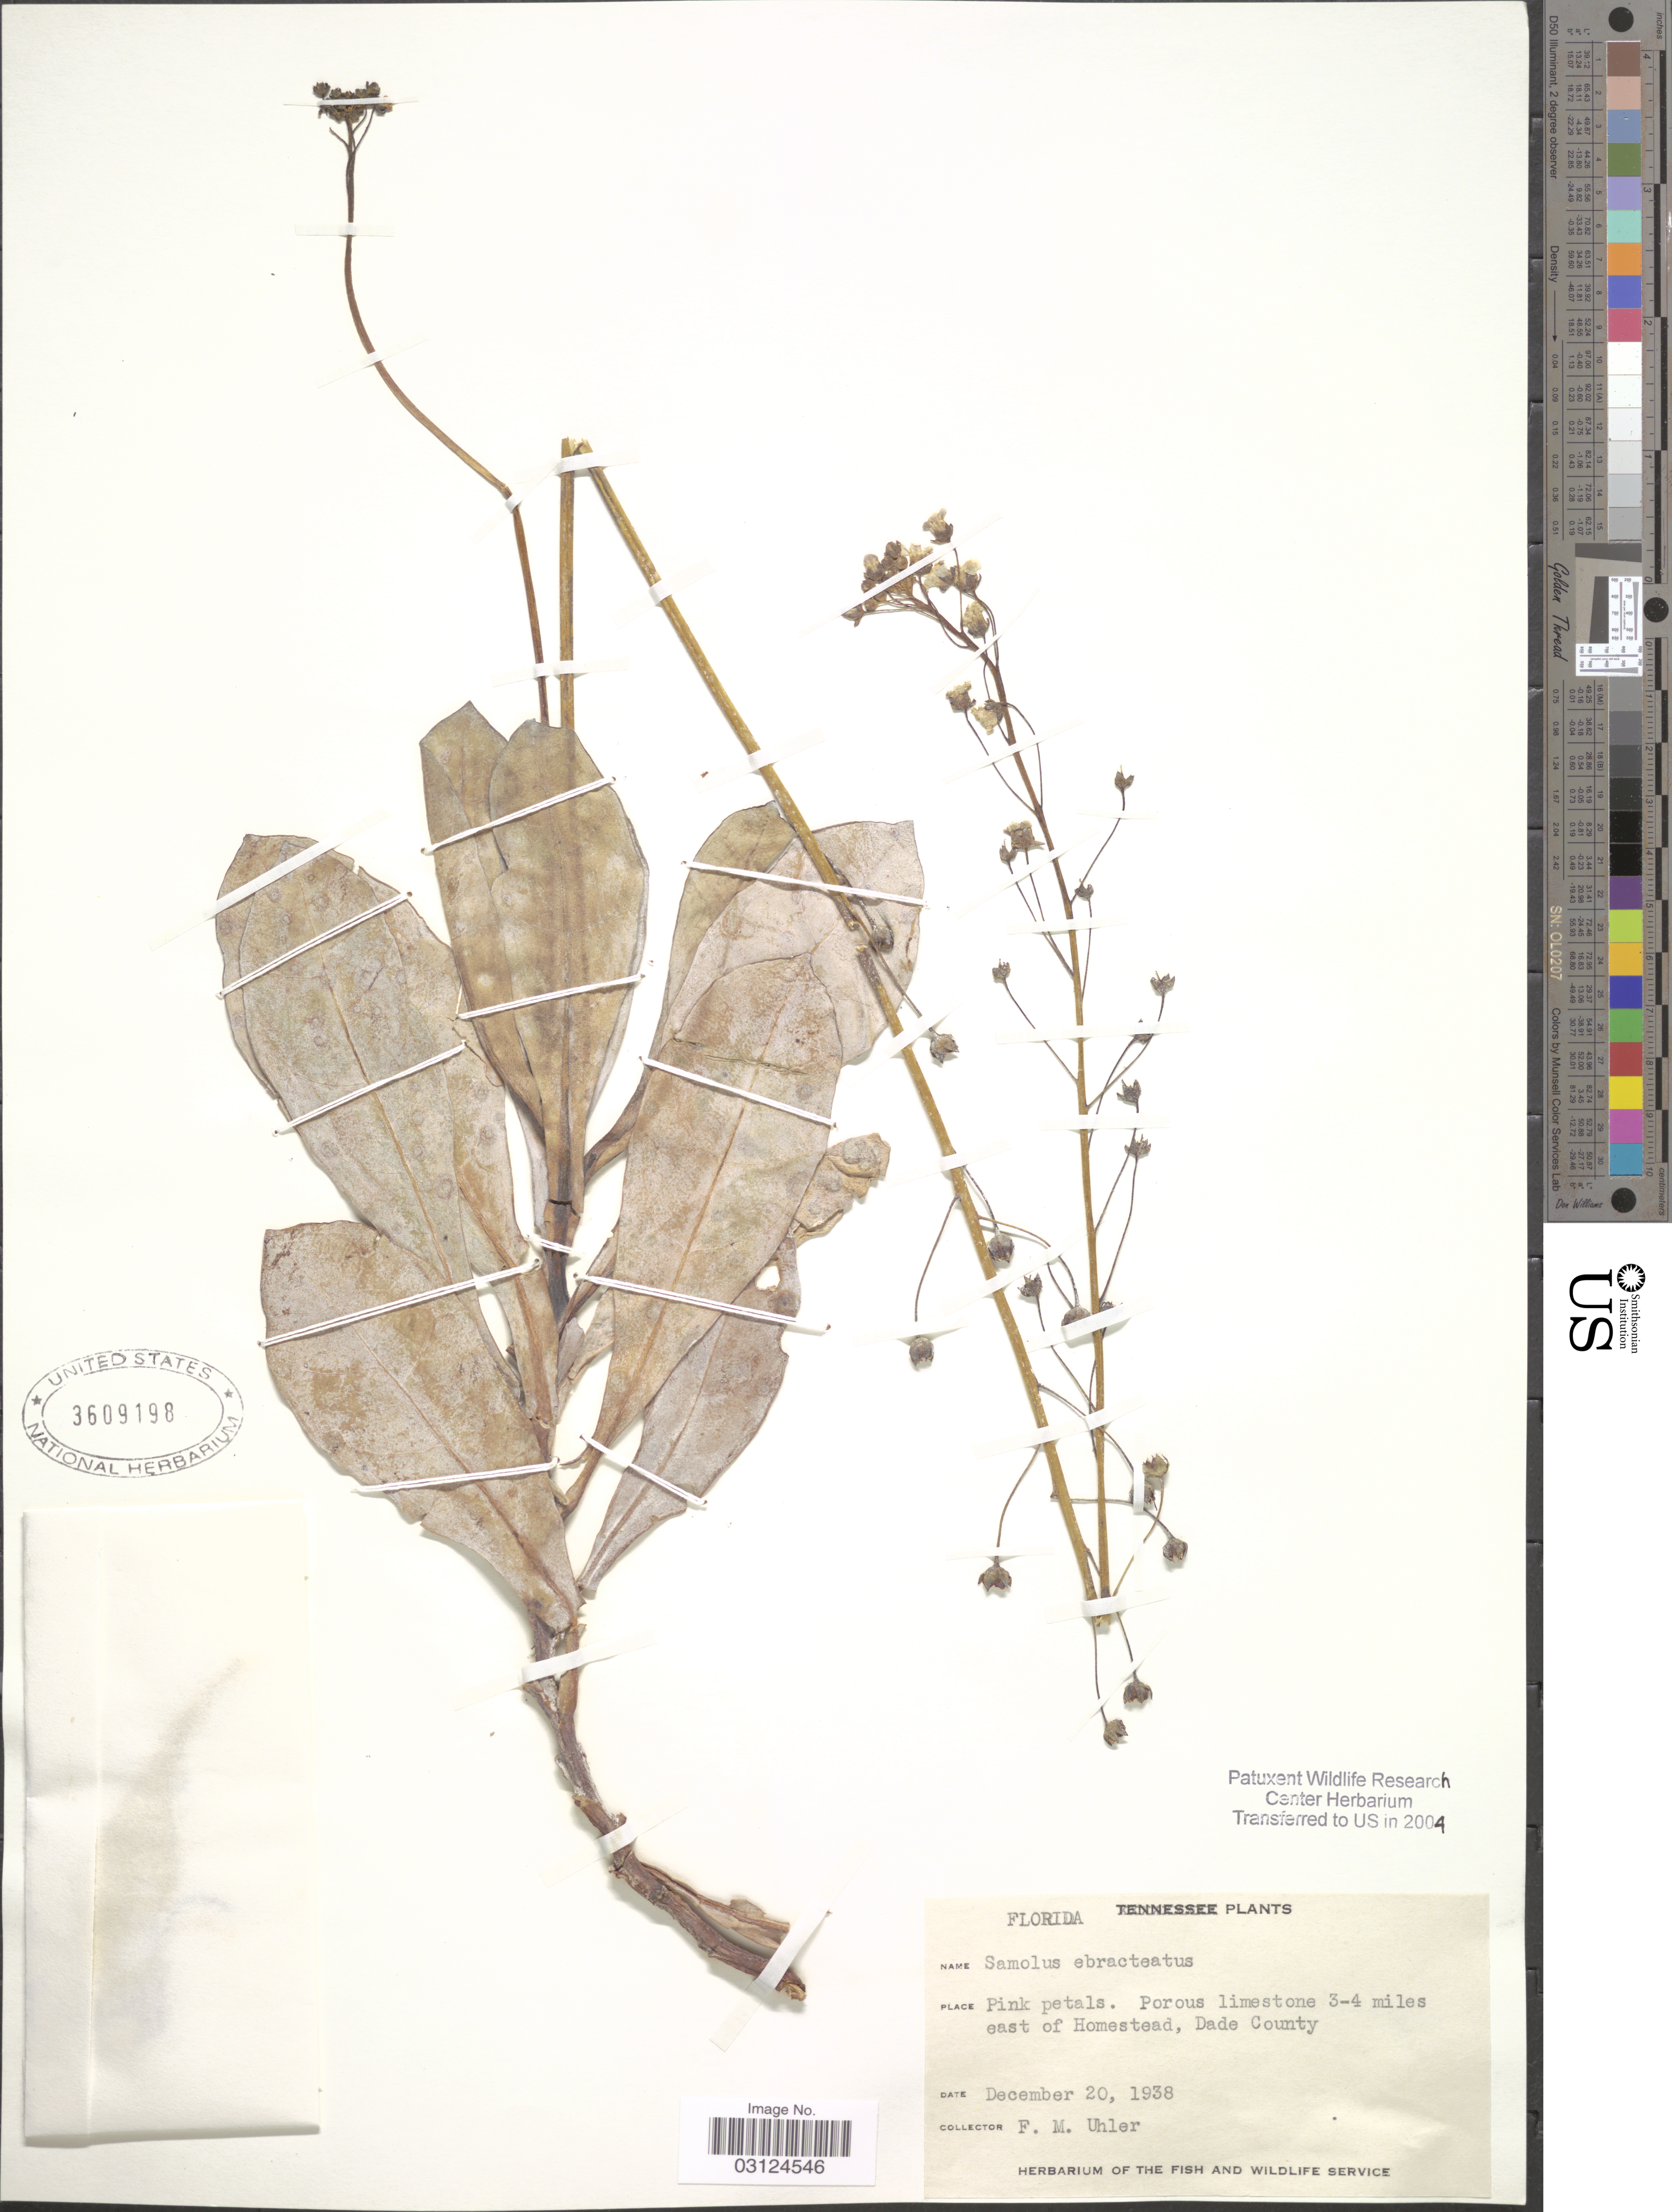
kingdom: Plantae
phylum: Tracheophyta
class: Magnoliopsida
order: Ericales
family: Primulaceae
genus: Samolus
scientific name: Samolus ebracteatus subsp. ebracteatus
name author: Kunth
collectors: F. M. Uhler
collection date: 1938-12-20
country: United States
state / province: Florida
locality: Porous limestine 3-4 miles east of Homestead, Dade County.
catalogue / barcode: US 3609198